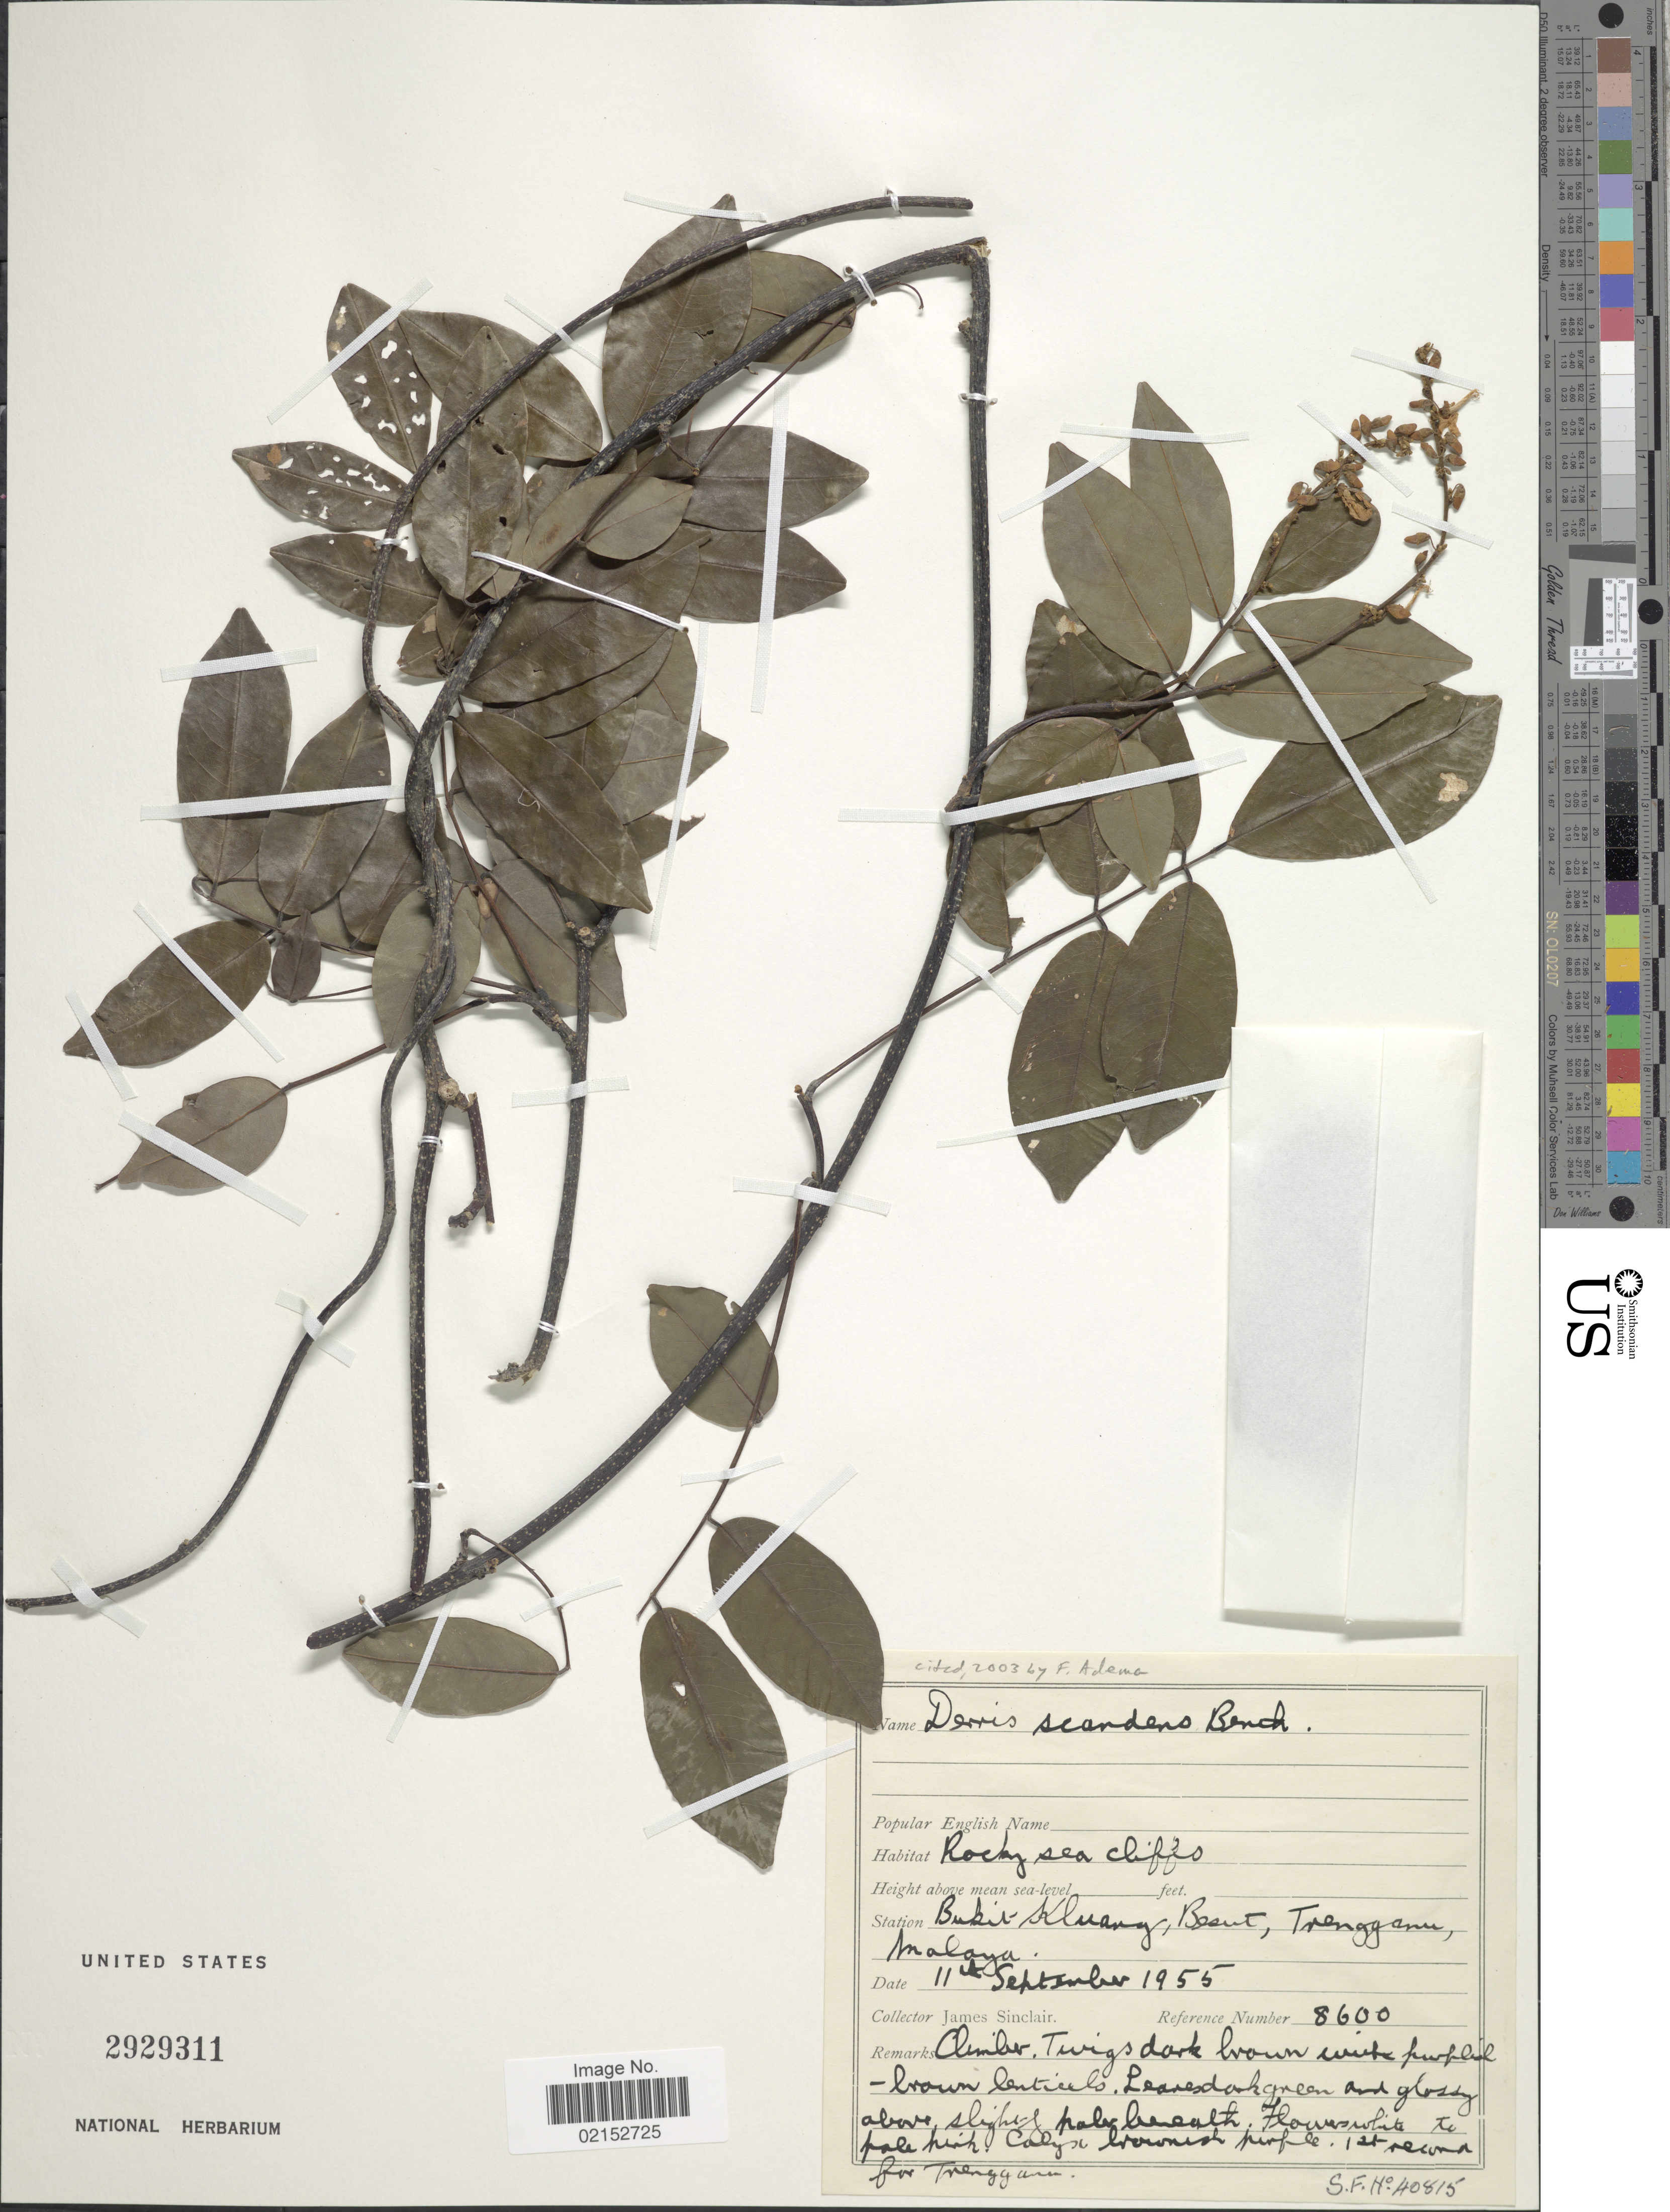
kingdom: Plantae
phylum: Tracheophyta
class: Magnoliopsida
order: Fabales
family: Fabaceae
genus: Brachypterum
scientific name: Brachypterum scandens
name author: (Roxb.) Miq.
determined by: Strong, Mark T., (BOT), Smithsonian Institution - National Museum of Natural History (UNITED STATES)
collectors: J. Sinclair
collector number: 8600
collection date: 1955-09-11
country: Malaysia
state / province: Terengganu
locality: Bukit Kluang, Besut, Terengganu, Malaya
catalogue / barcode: US 2929311